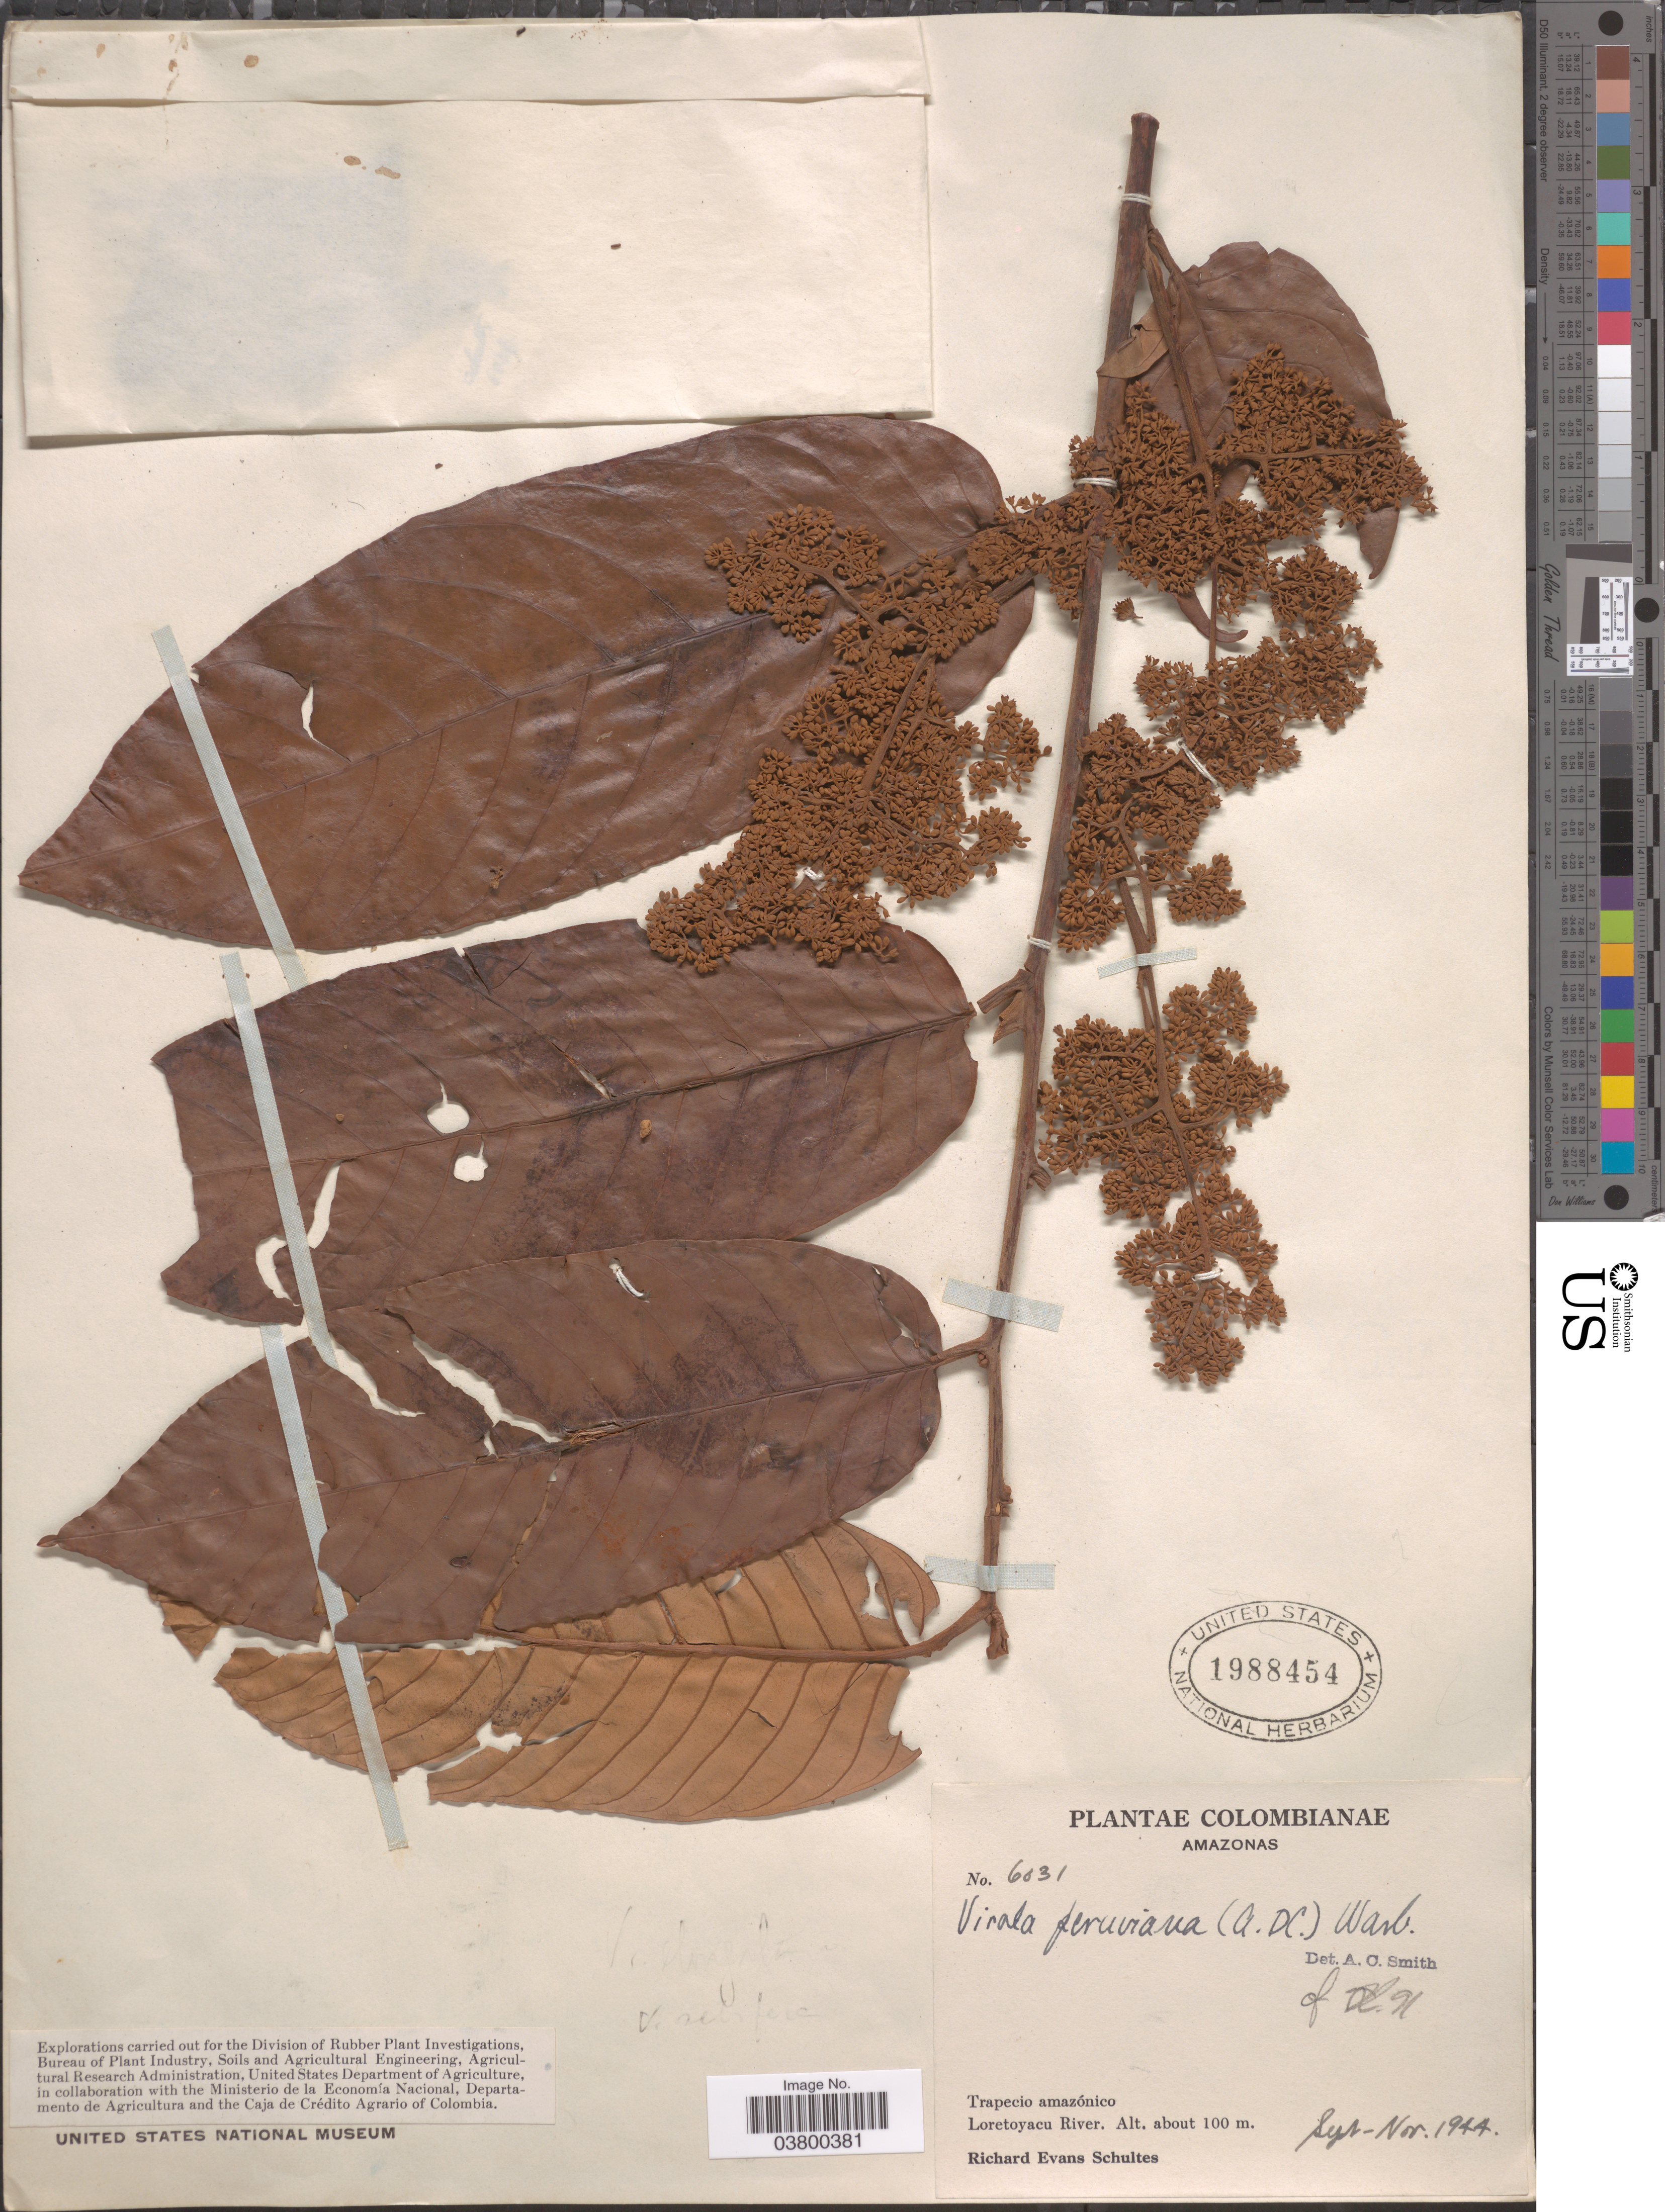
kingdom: Plantae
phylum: Tracheophyta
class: Magnoliopsida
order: Magnoliales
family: Myristicaceae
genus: Virola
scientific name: Virola peruviana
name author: (A. DC.) Warb.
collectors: R. E. Schultes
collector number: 6031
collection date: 1944-09/1944-11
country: Colombia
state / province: Amazônas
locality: Trapecio amazónico. Loretoyacu River.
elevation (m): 100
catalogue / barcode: US 1988454